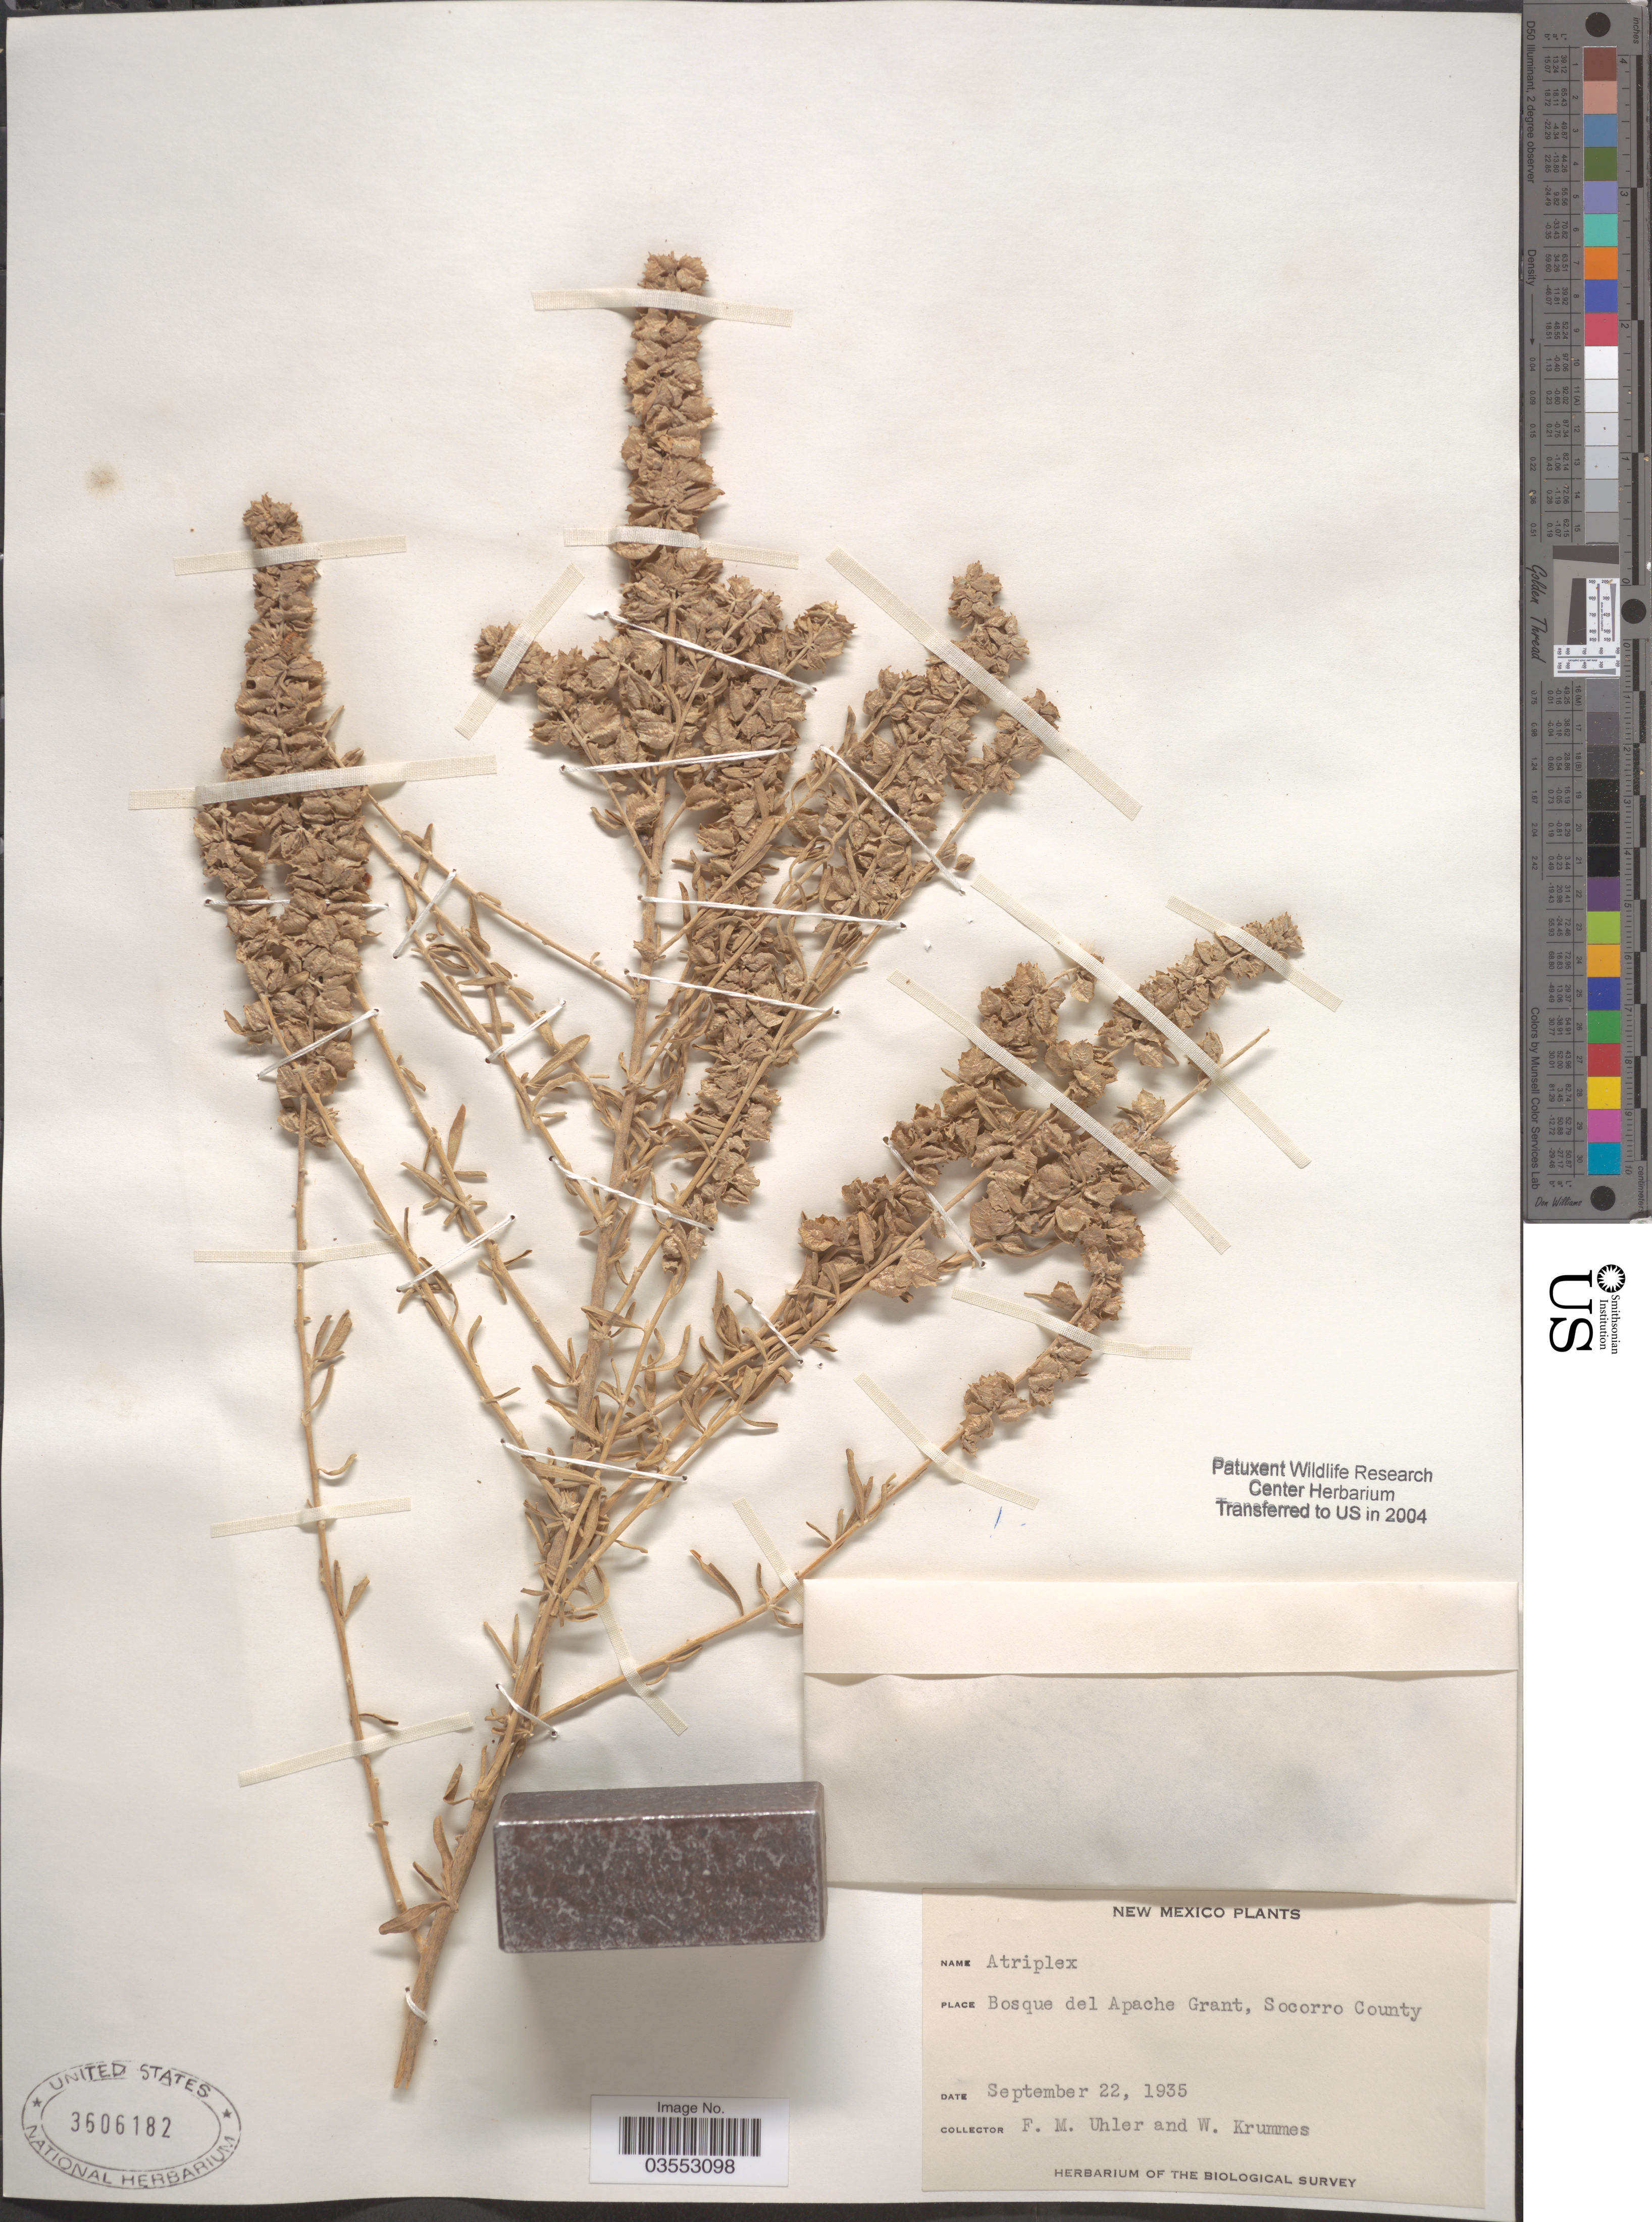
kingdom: Plantae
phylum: Tracheophyta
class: Magnoliopsida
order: Caryophyllales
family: Amaranthaceae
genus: Atriplex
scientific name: Atriplex sp.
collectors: F. M. Uhler & W. Krummes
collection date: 1935-09-22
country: United States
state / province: New Mexico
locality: Bosque del Apache Grant, Socorro County.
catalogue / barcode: US 3606182